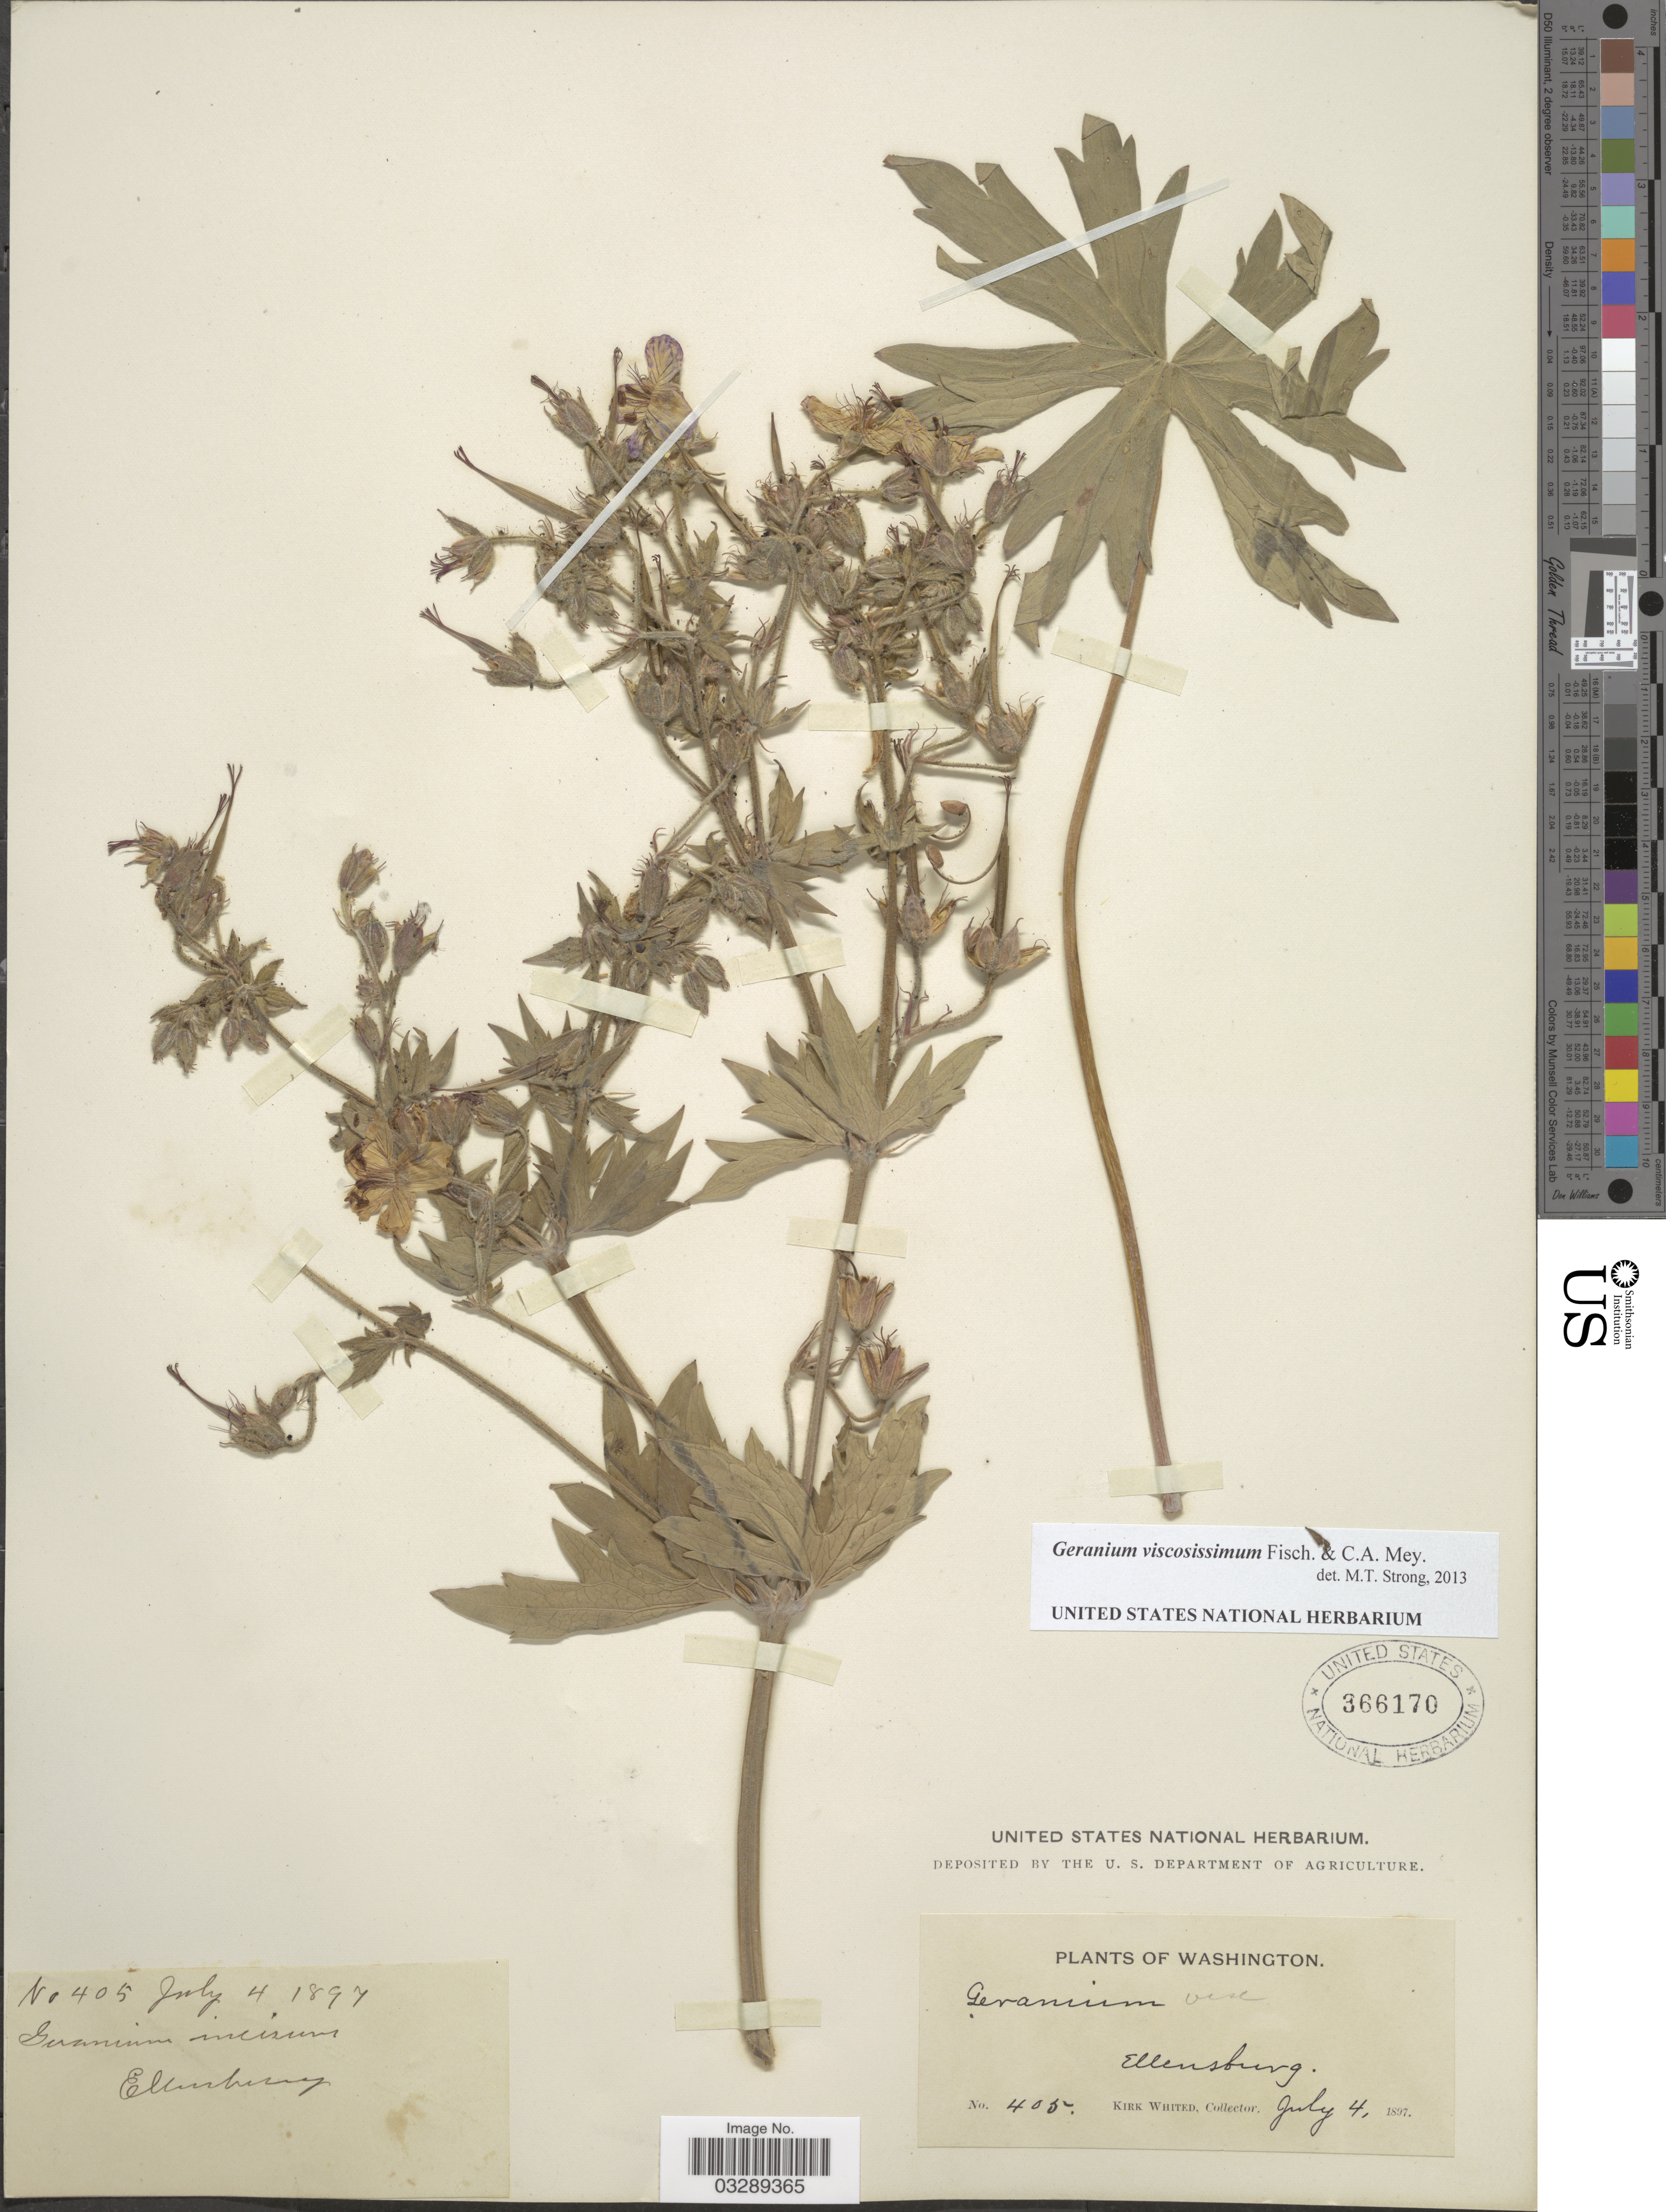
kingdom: Plantae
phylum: Tracheophyta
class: Magnoliopsida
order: Geraniales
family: Geraniaceae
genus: Geranium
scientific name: Geranium viscosissimum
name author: Fisch. & C.A. Mey.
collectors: K. Whited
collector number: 405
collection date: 1897-07-04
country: United States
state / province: Washington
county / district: Kittitas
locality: Ellensburg.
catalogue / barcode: US 366170